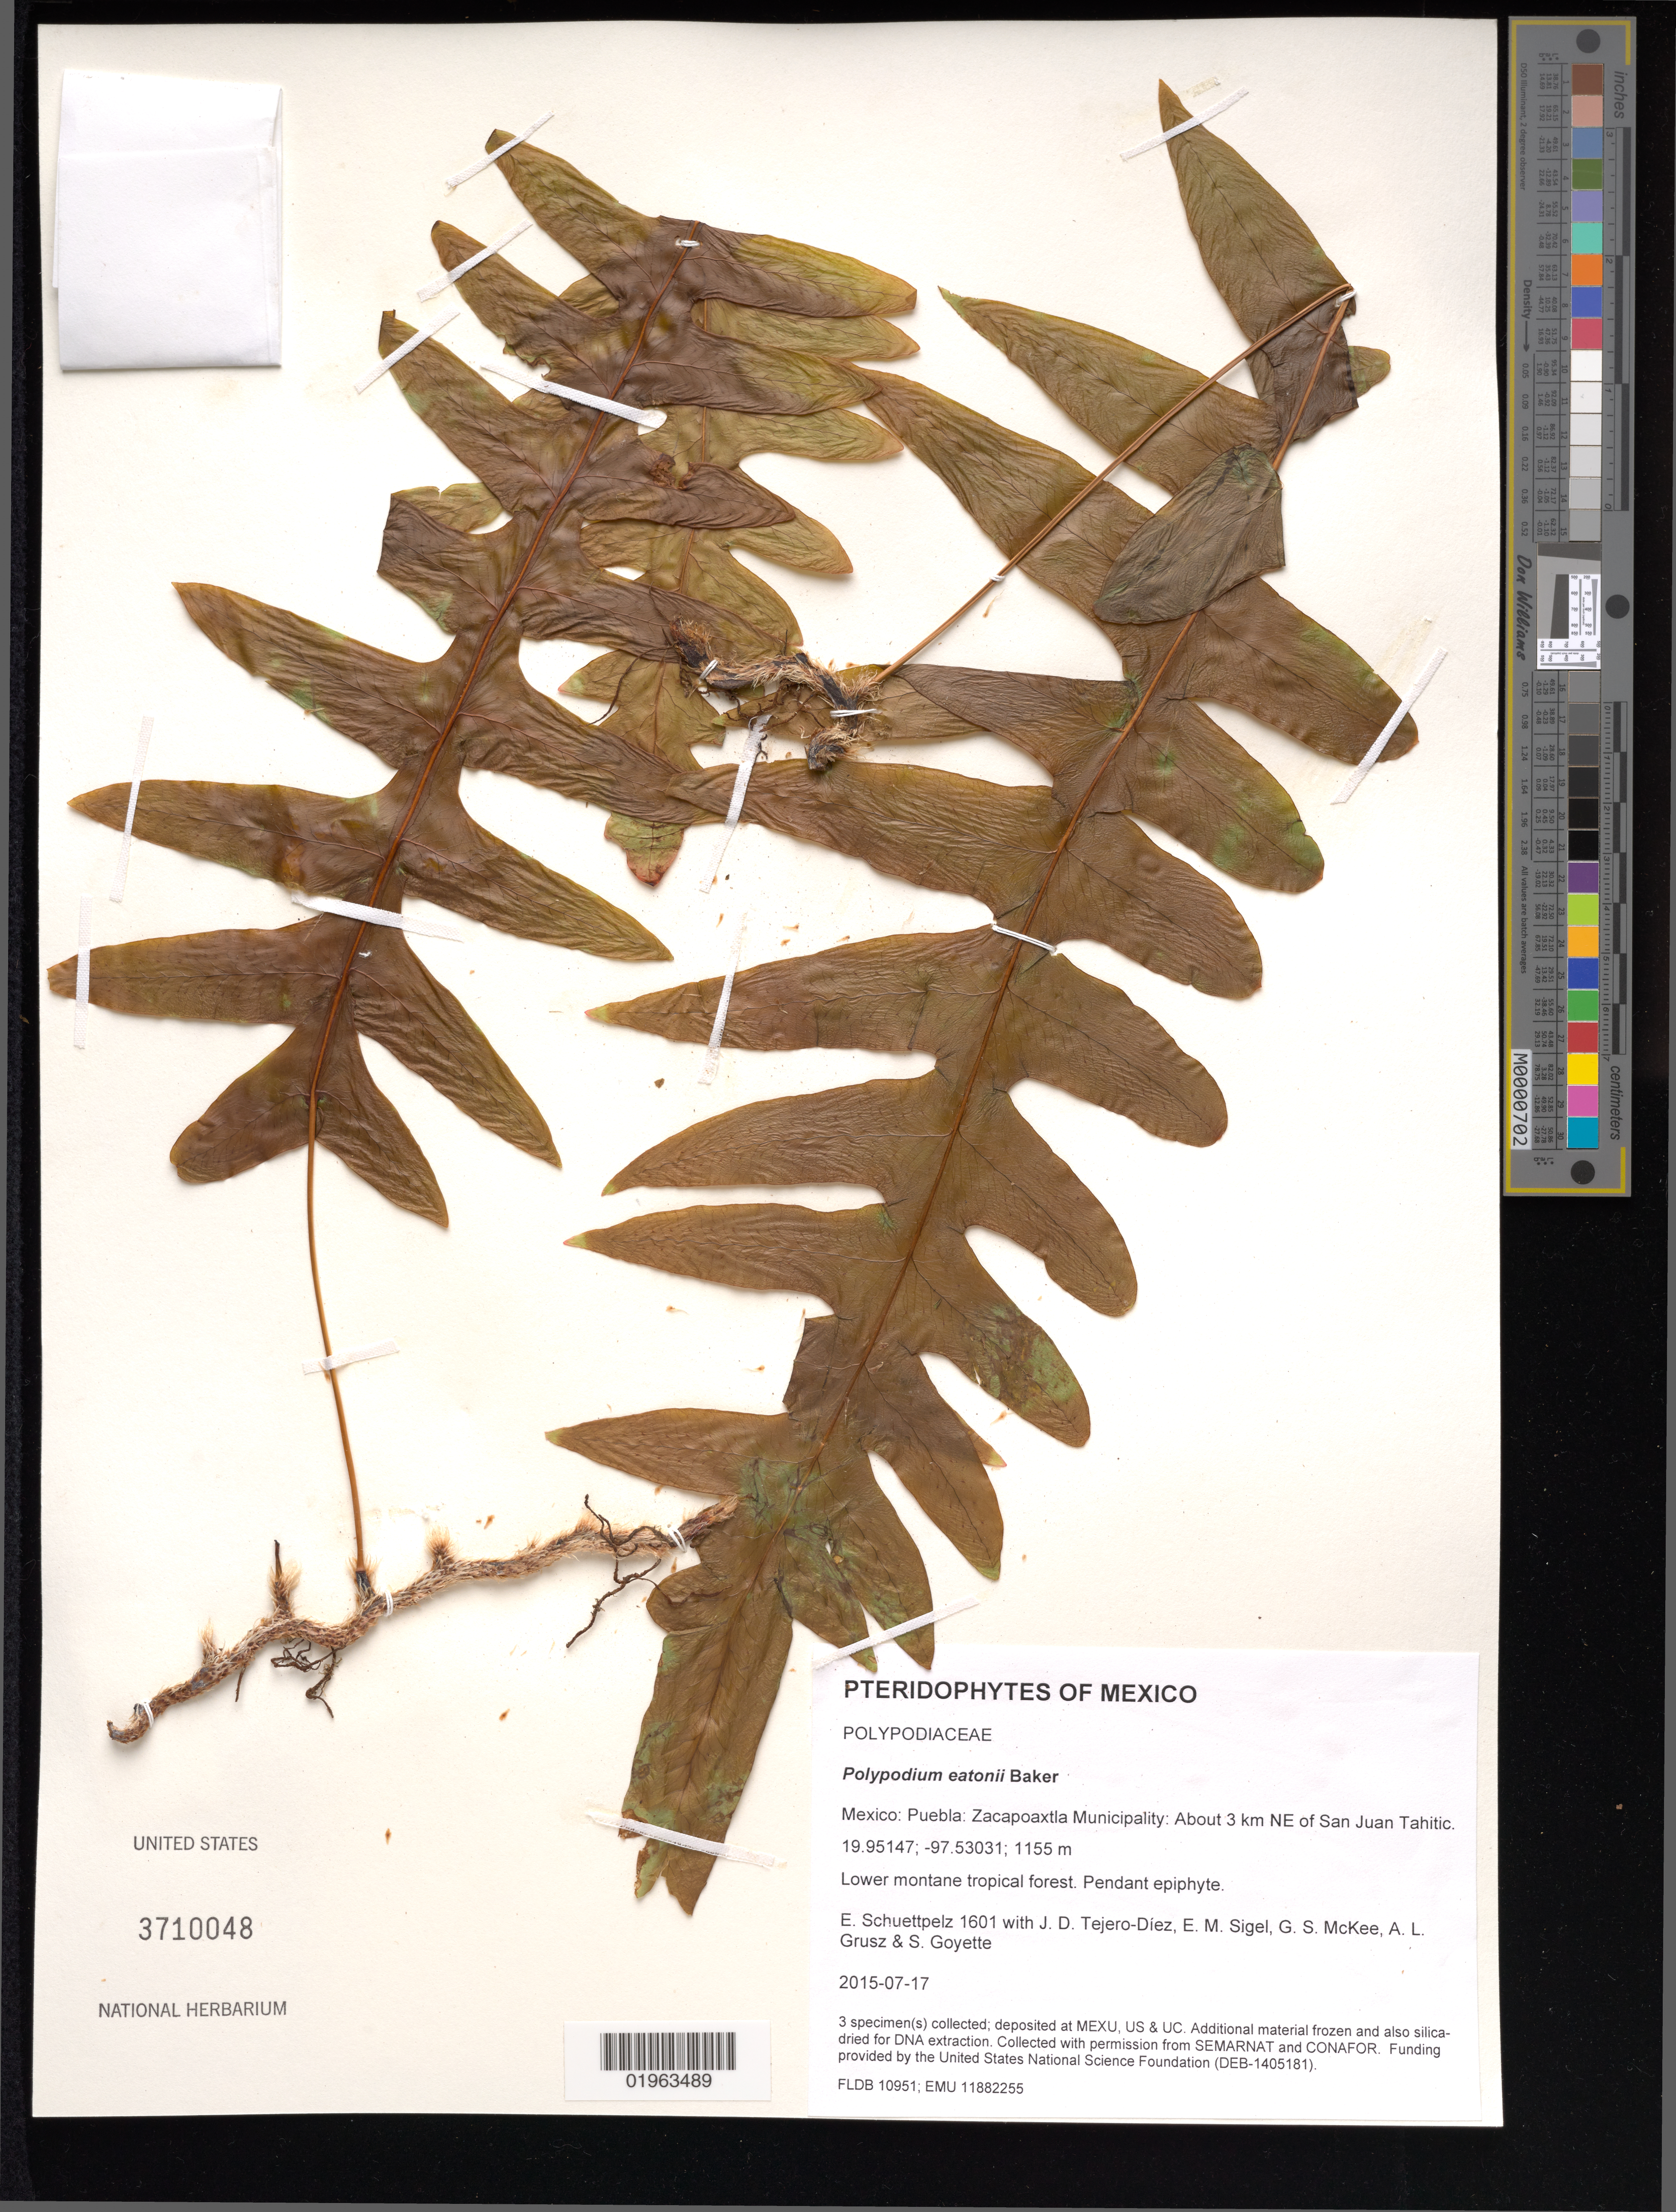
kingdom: Plantae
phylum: Tracheophyta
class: Polypodiopsida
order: Polypodiales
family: Polypodiaceae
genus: Polypodium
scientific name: Polypodium eatonii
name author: Baker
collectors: E. Schuettpelz, D. Tejero-Díez, E. M. Sigel, G. S. McKee & A. Grusz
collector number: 1601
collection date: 2015-07-17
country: Mexico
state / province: Puebla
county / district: Zacapoaxtla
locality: About 3 km NE of San Juan Tahitic.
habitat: Lower montane tropical forest.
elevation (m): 1155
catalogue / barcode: US 3710048